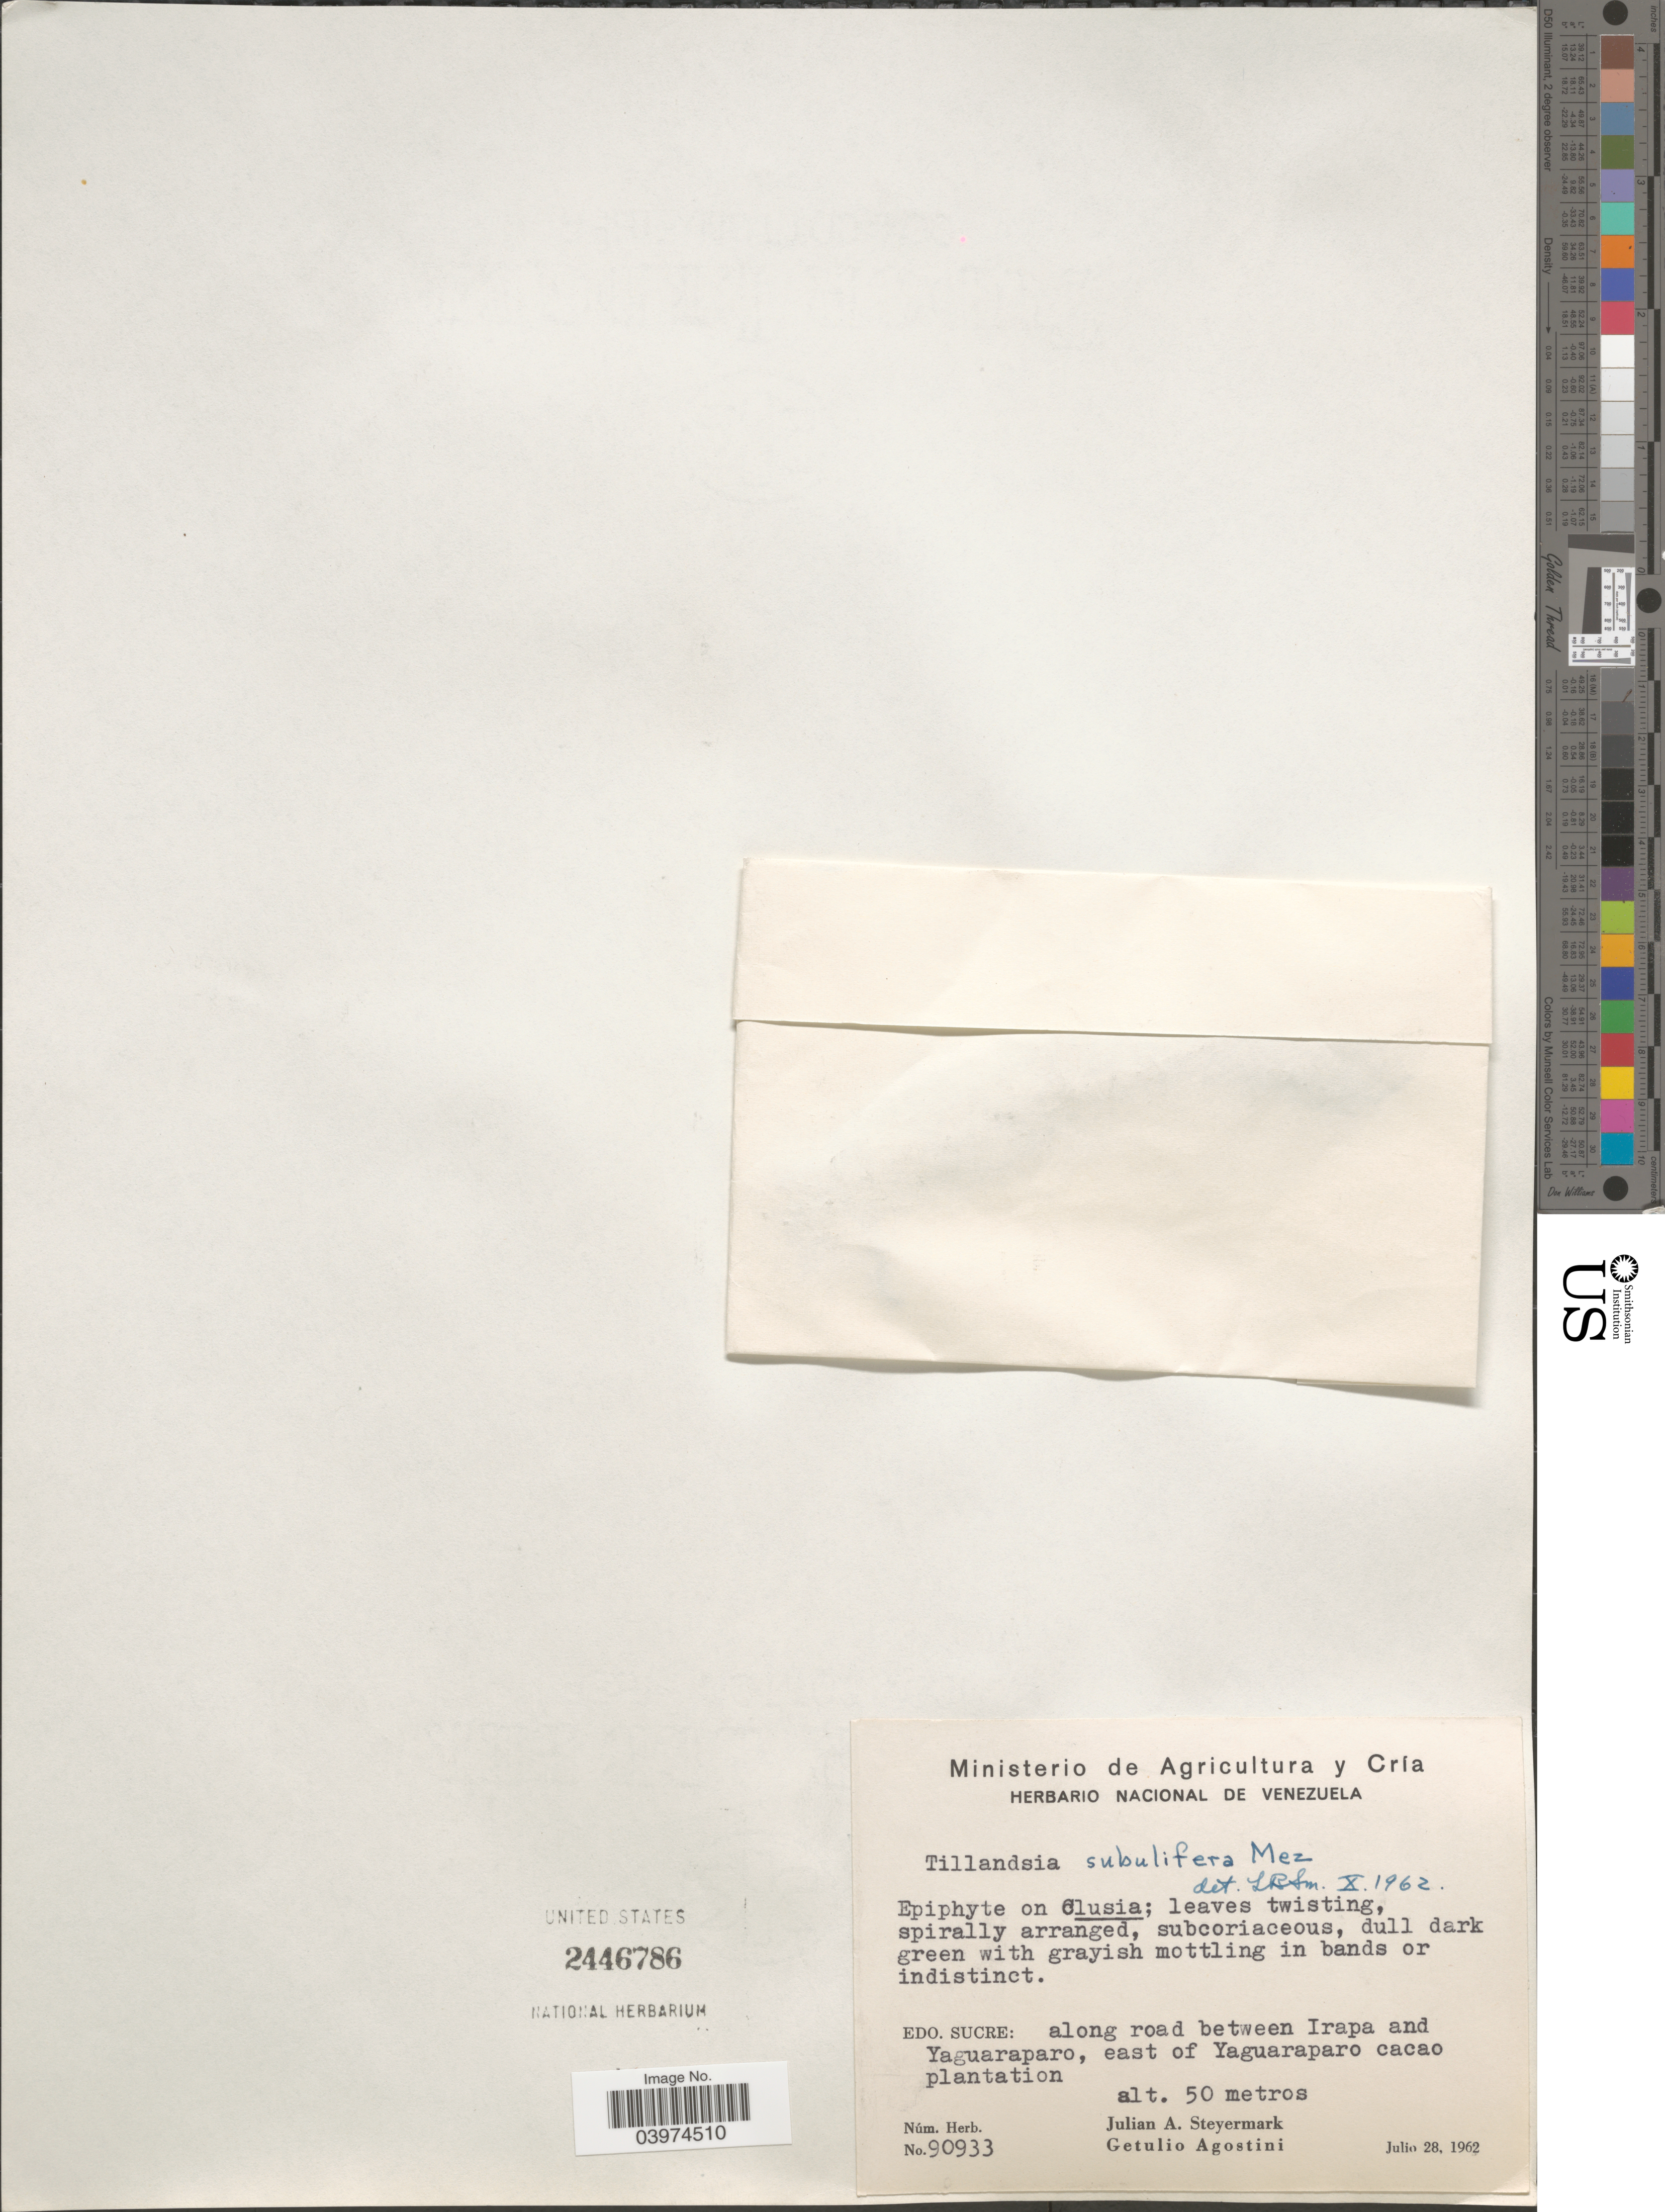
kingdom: Plantae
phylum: Tracheophyta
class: Liliopsida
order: Poales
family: Bromeliaceae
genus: Tillandsia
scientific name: Tillandsia subulifera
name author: Mez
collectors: J. Steyermark & G. Agostini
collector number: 90933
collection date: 1962-07-28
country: Venezuela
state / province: Sucre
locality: Along road between Irapa and Yaguaraparo, east of Yaguaraparo cacao plantation.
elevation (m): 50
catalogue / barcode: US 2446786